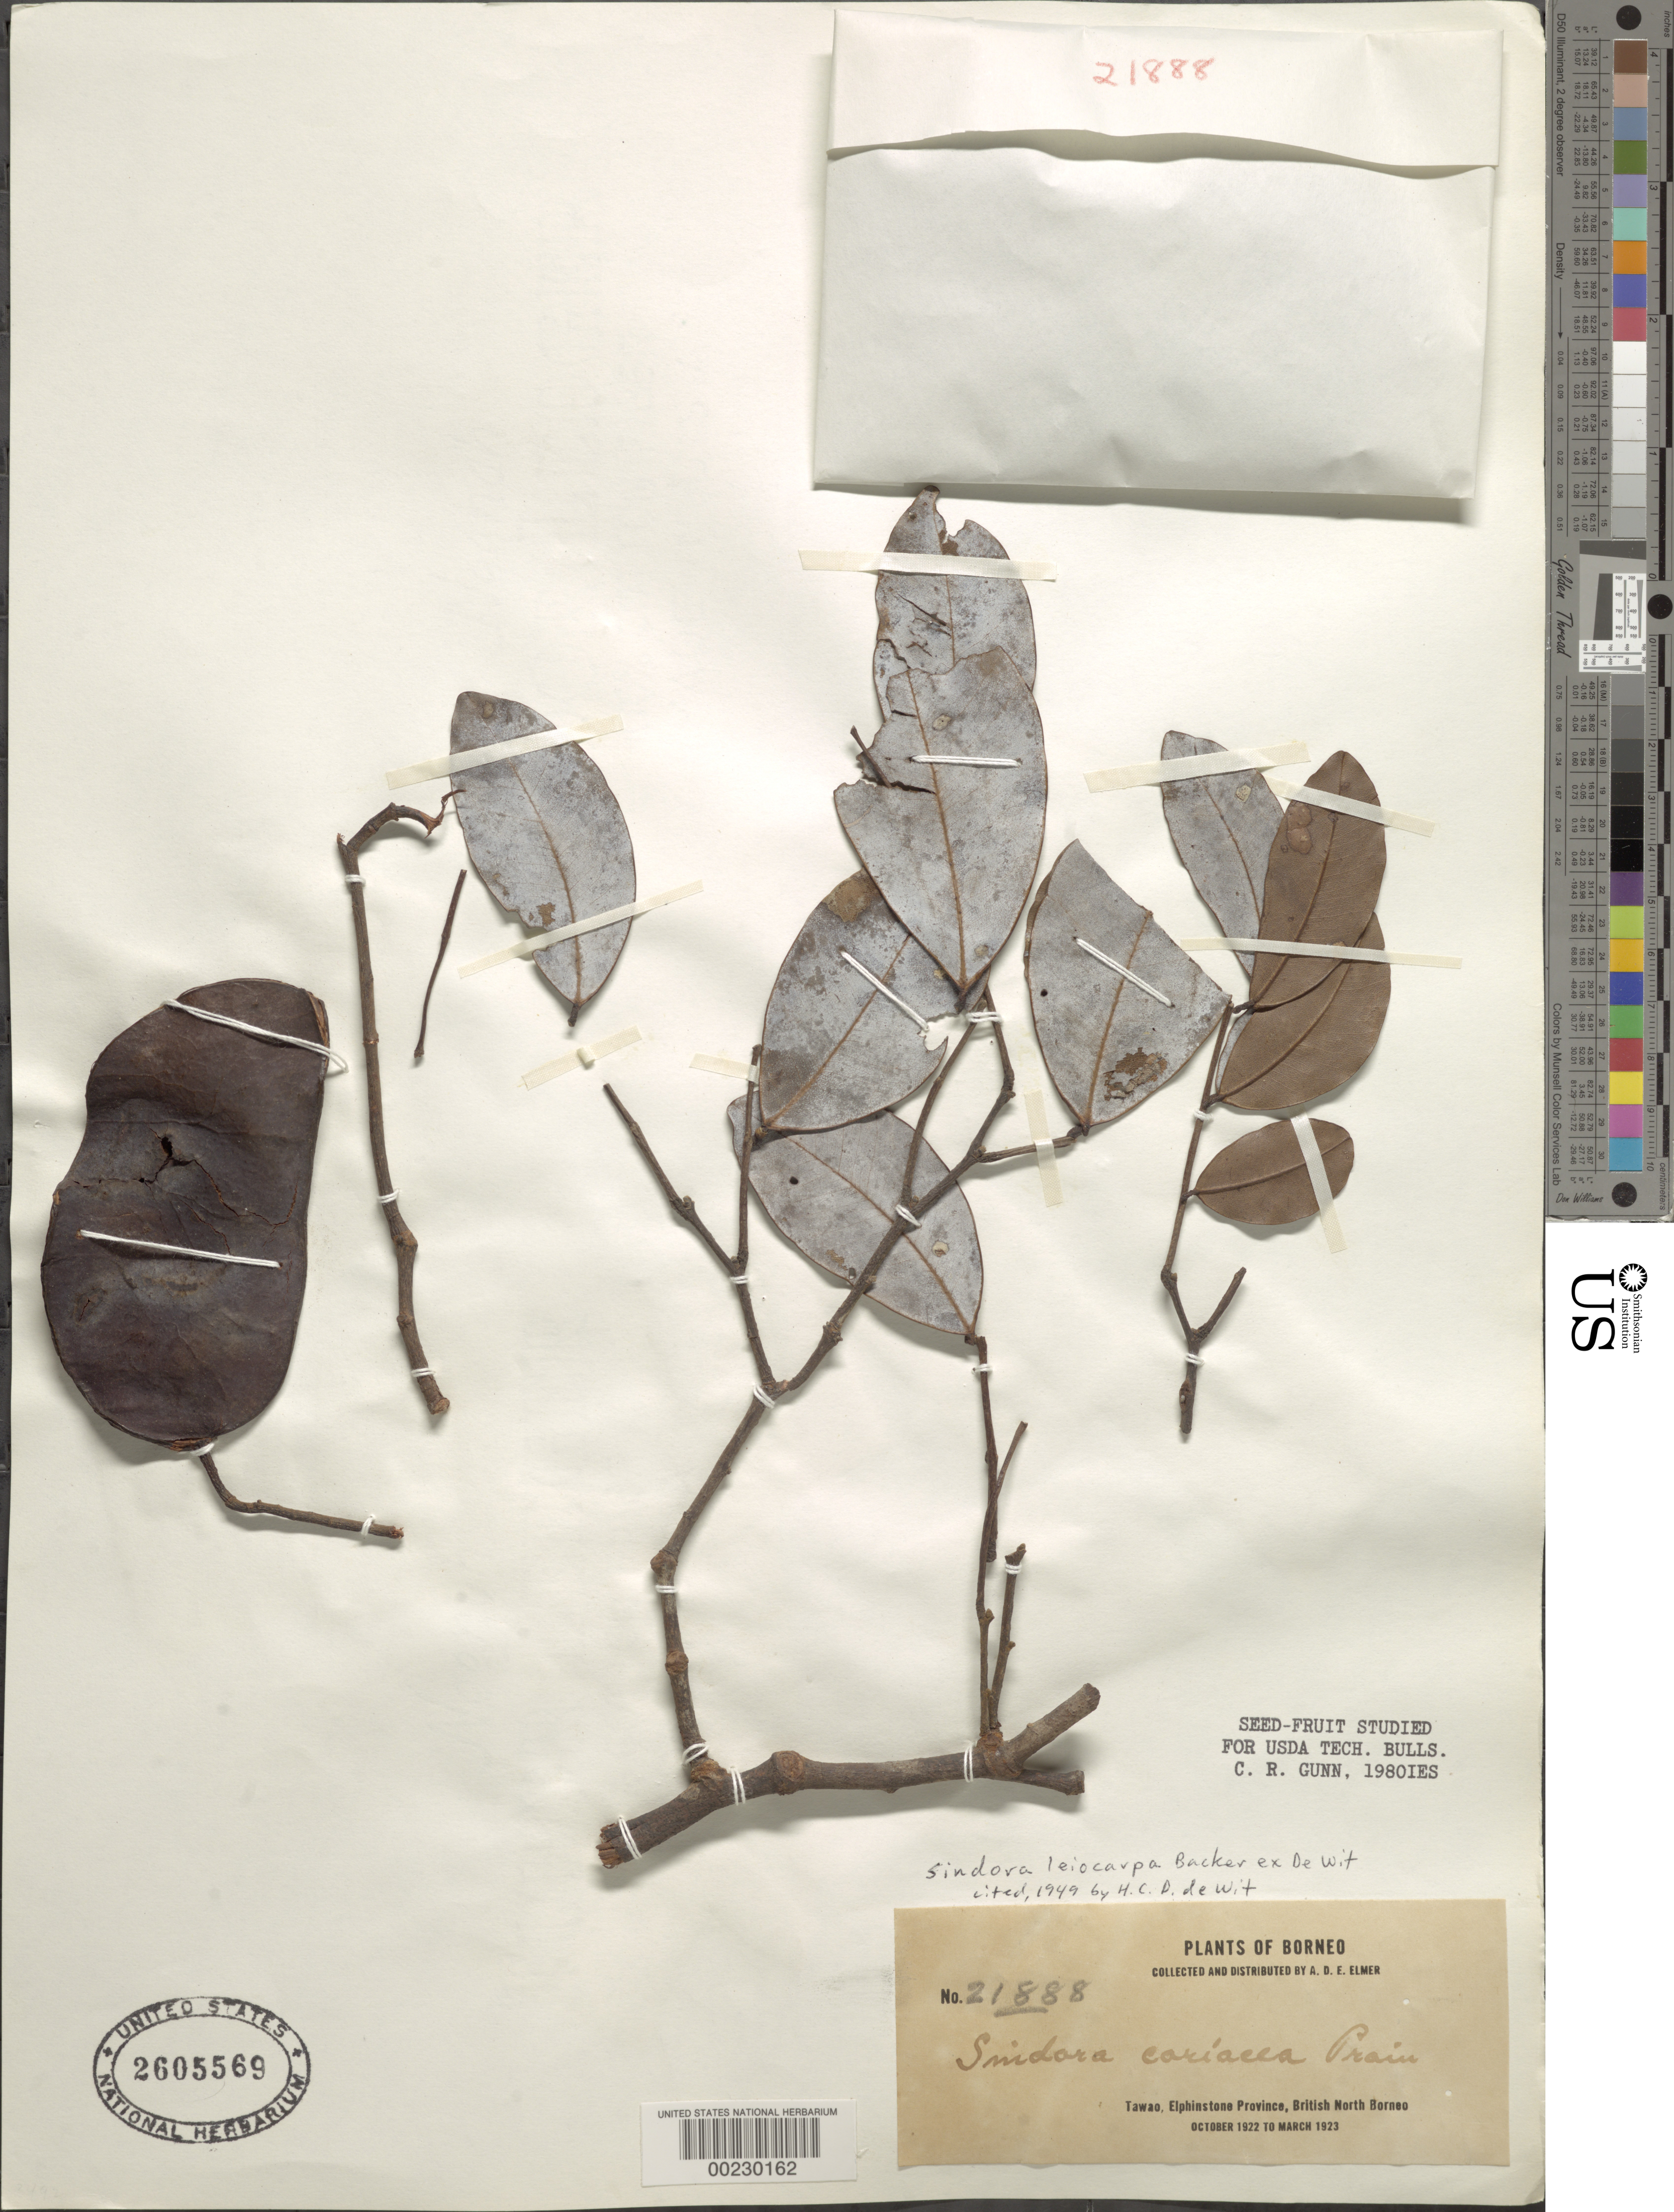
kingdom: Plantae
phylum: Tracheophyta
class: Magnoliopsida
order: Fabales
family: Fabaceae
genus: Sindora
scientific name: Sindora leiocarpa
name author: de Wit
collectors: A. D. E. Elmer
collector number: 21888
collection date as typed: Oct 1922 to -- Mar 1923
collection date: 1922-10/1923-03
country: Malaysia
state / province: Sabah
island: Borneo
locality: Tawao (ephinstone prov.)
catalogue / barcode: US 2605569